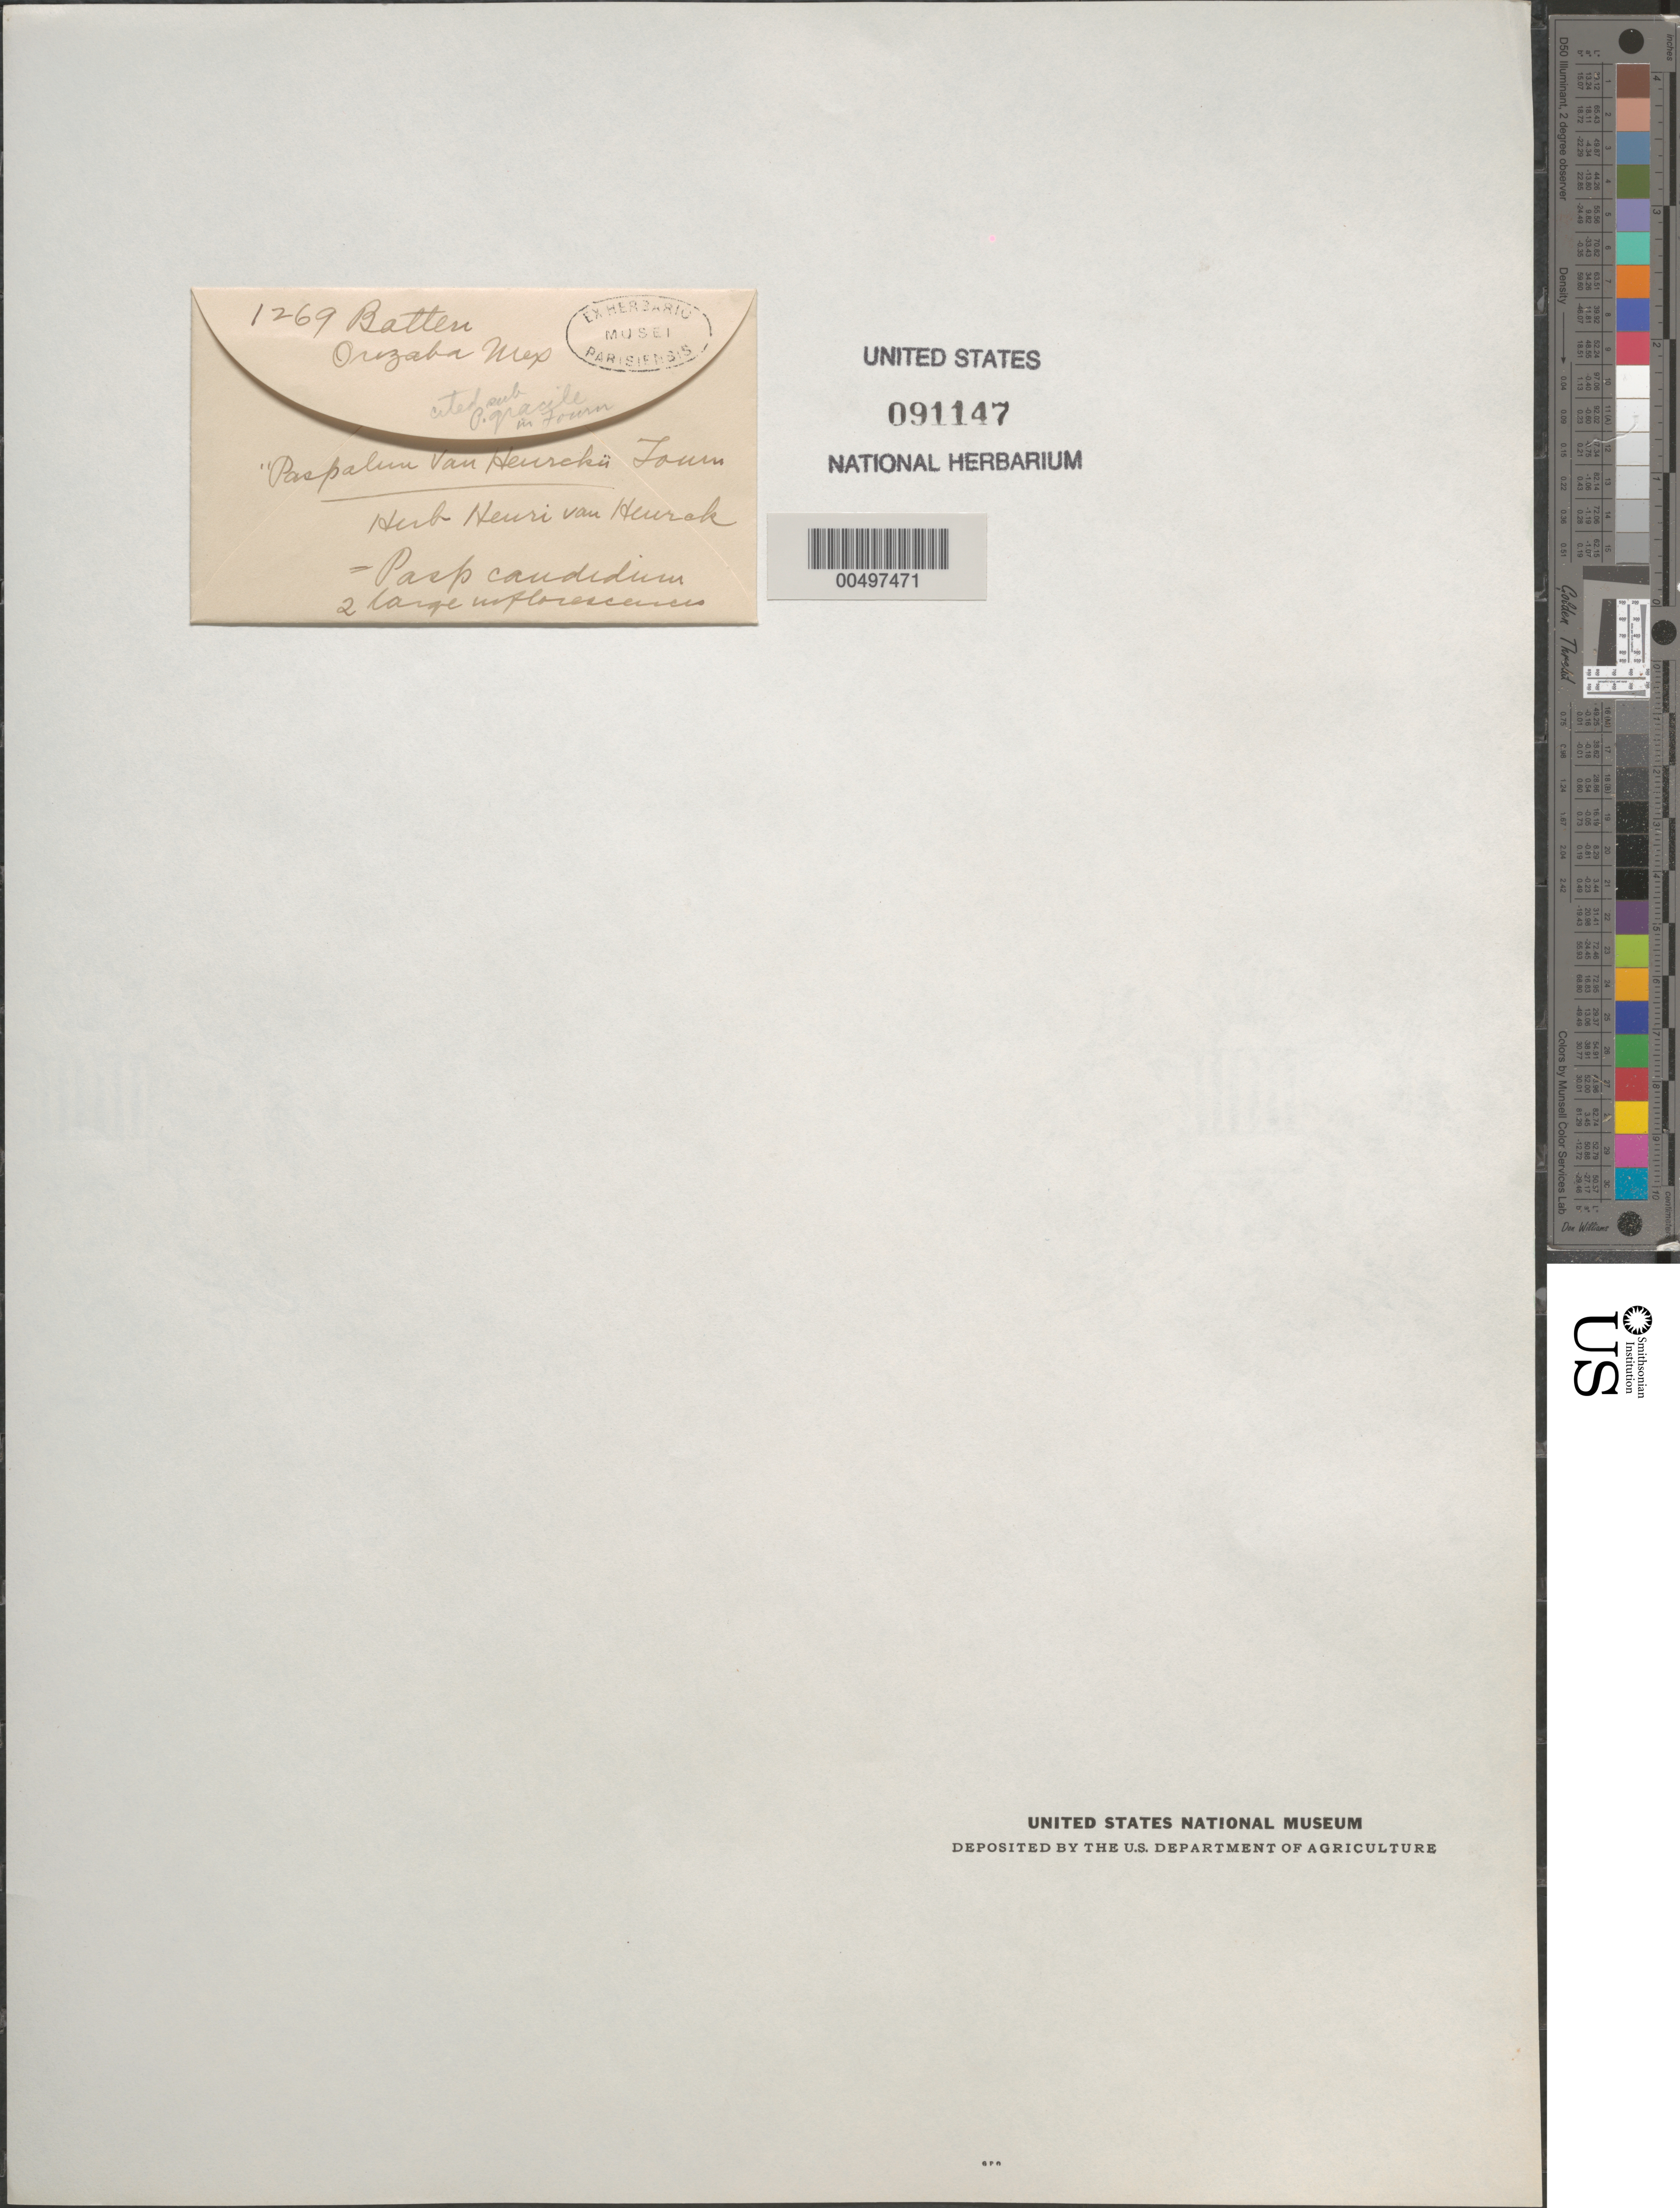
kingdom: Plantae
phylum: Tracheophyta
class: Liliopsida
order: Poales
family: Poaceae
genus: Paspalum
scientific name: Paspalum candidum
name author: (Humb. & Bonpl. ex Fleugge) Kunth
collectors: -. Batten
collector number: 1269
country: Mexico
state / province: Veracruz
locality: Orizaba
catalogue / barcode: US 91147